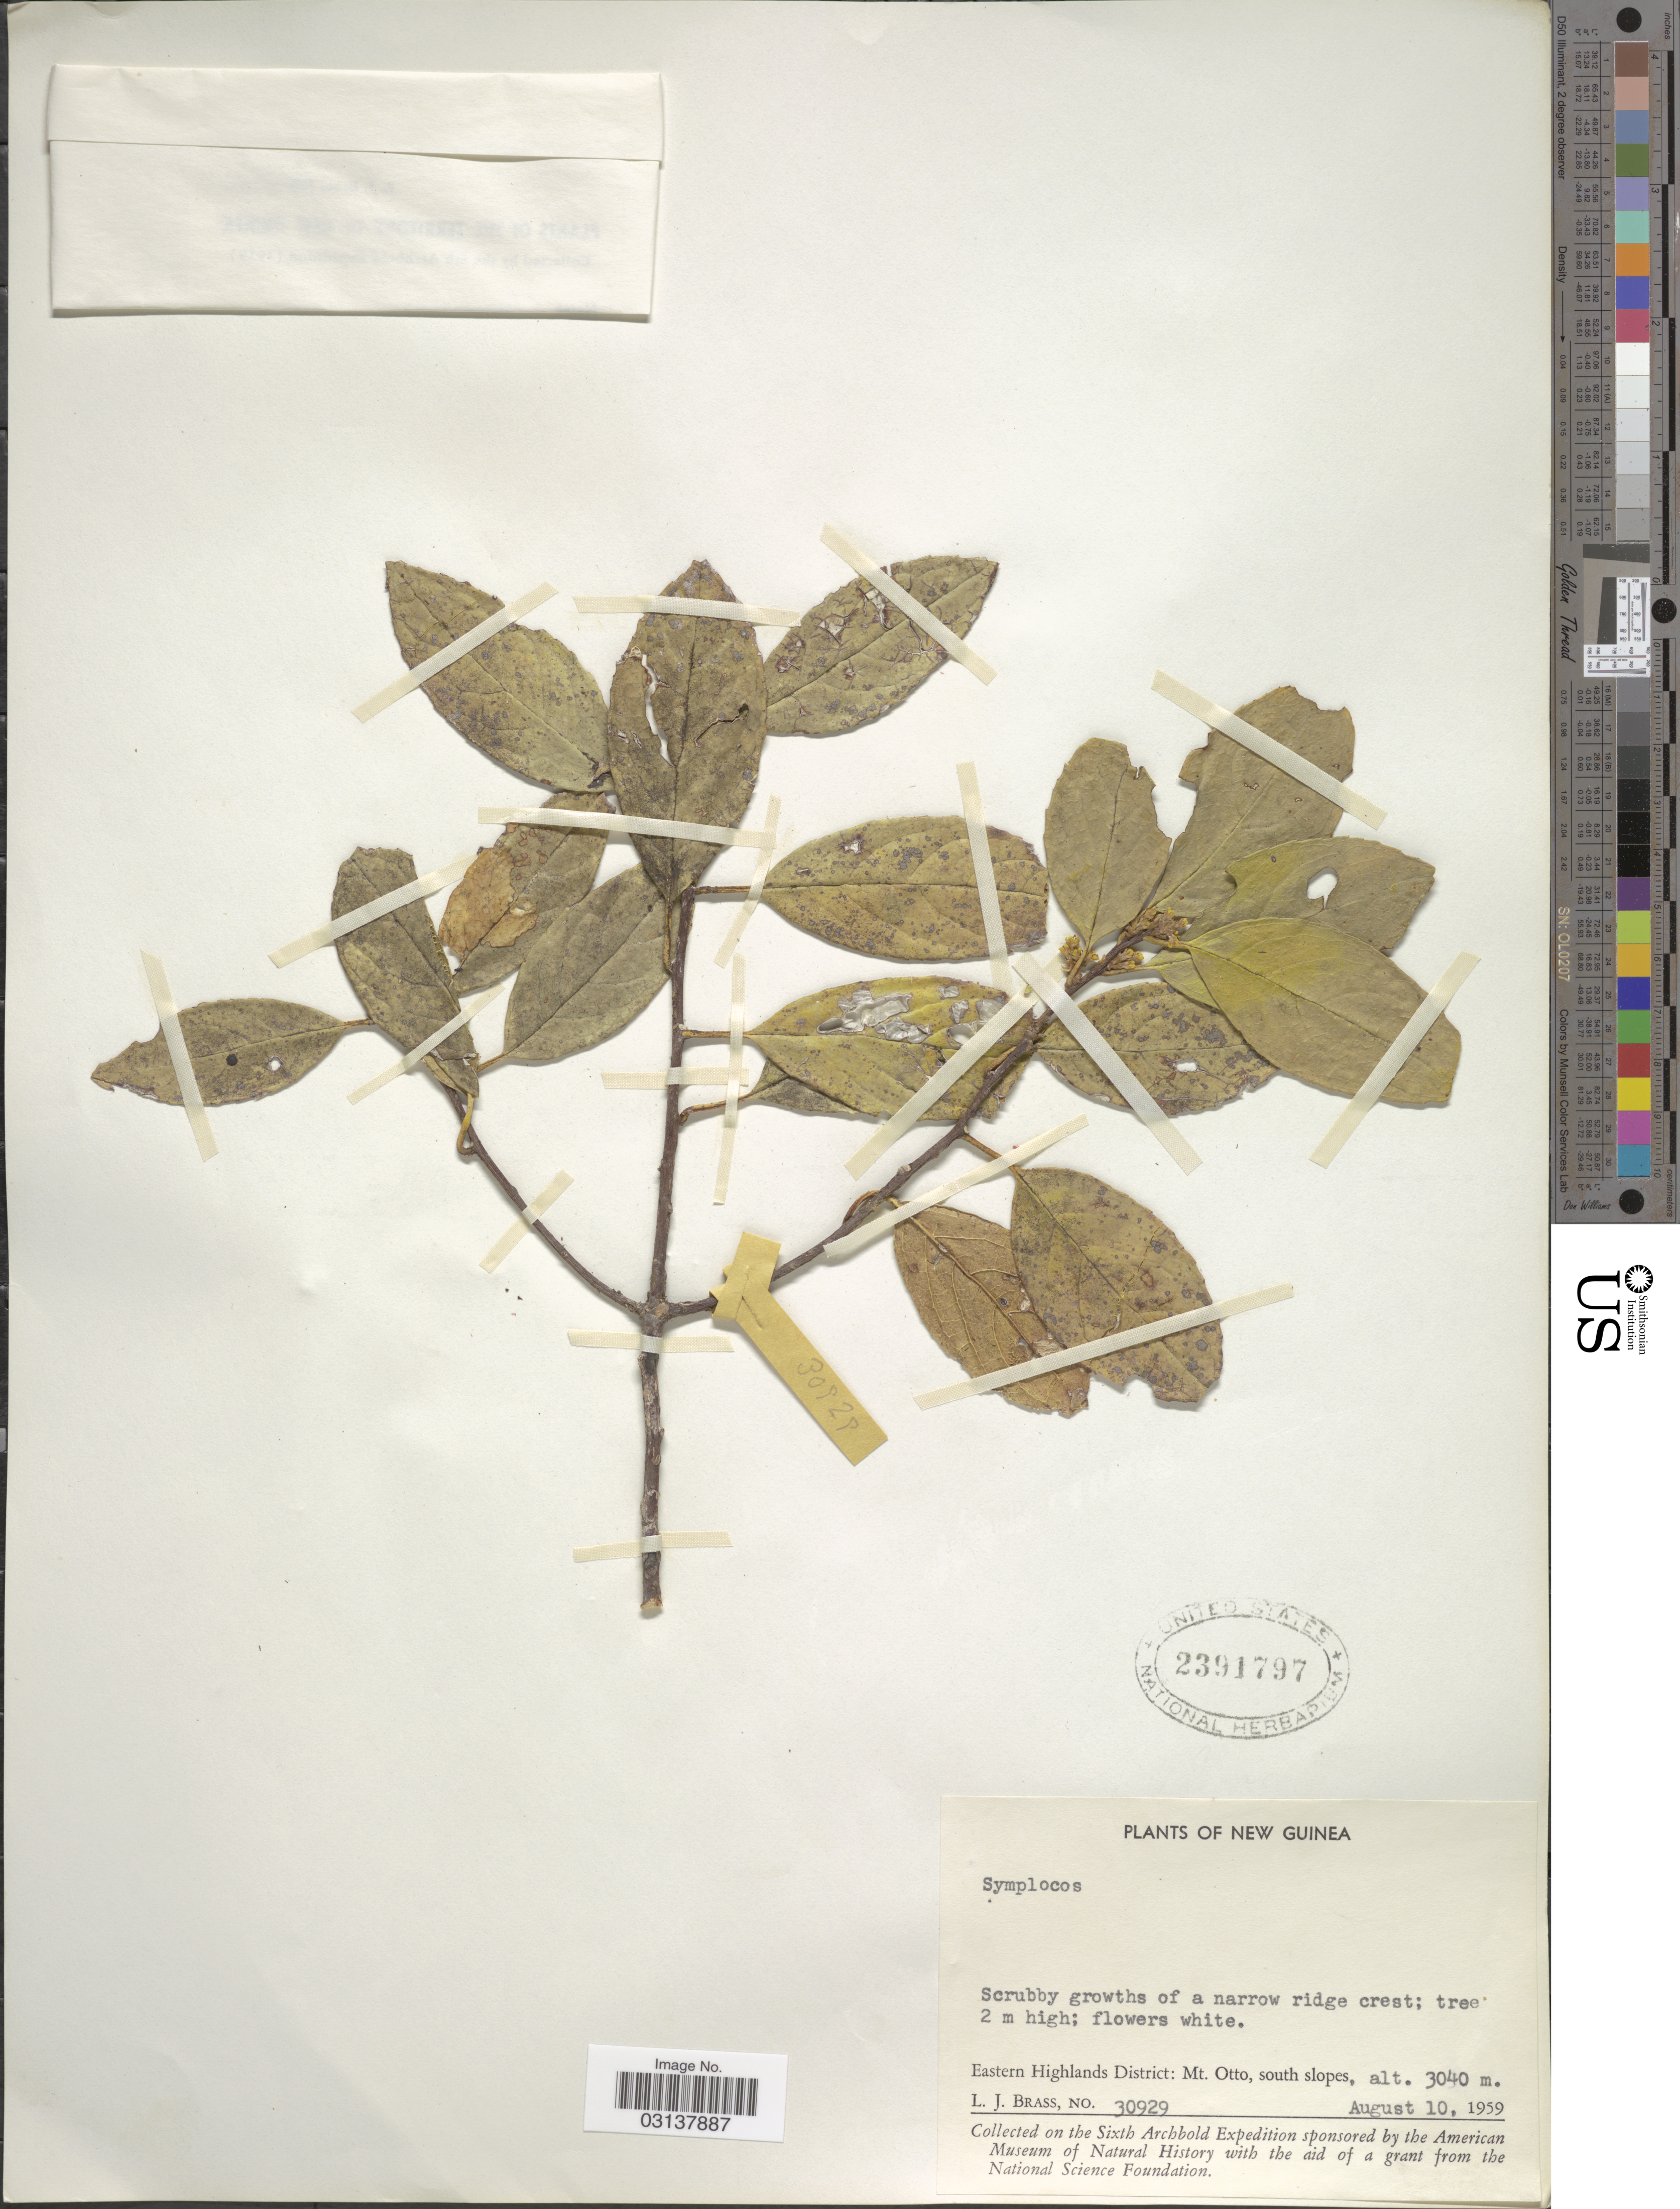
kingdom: Plantae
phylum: Tracheophyta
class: Magnoliopsida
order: Ericales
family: Symplocaceae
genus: Symplocos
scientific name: Symplocos sp.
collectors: L. J. Brass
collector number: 30929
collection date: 1959-08-10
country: Papua New Guinea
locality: New Guinea. Eastern Highlands District: Mt. Otto, south slopes.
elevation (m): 3040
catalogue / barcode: US 2391797